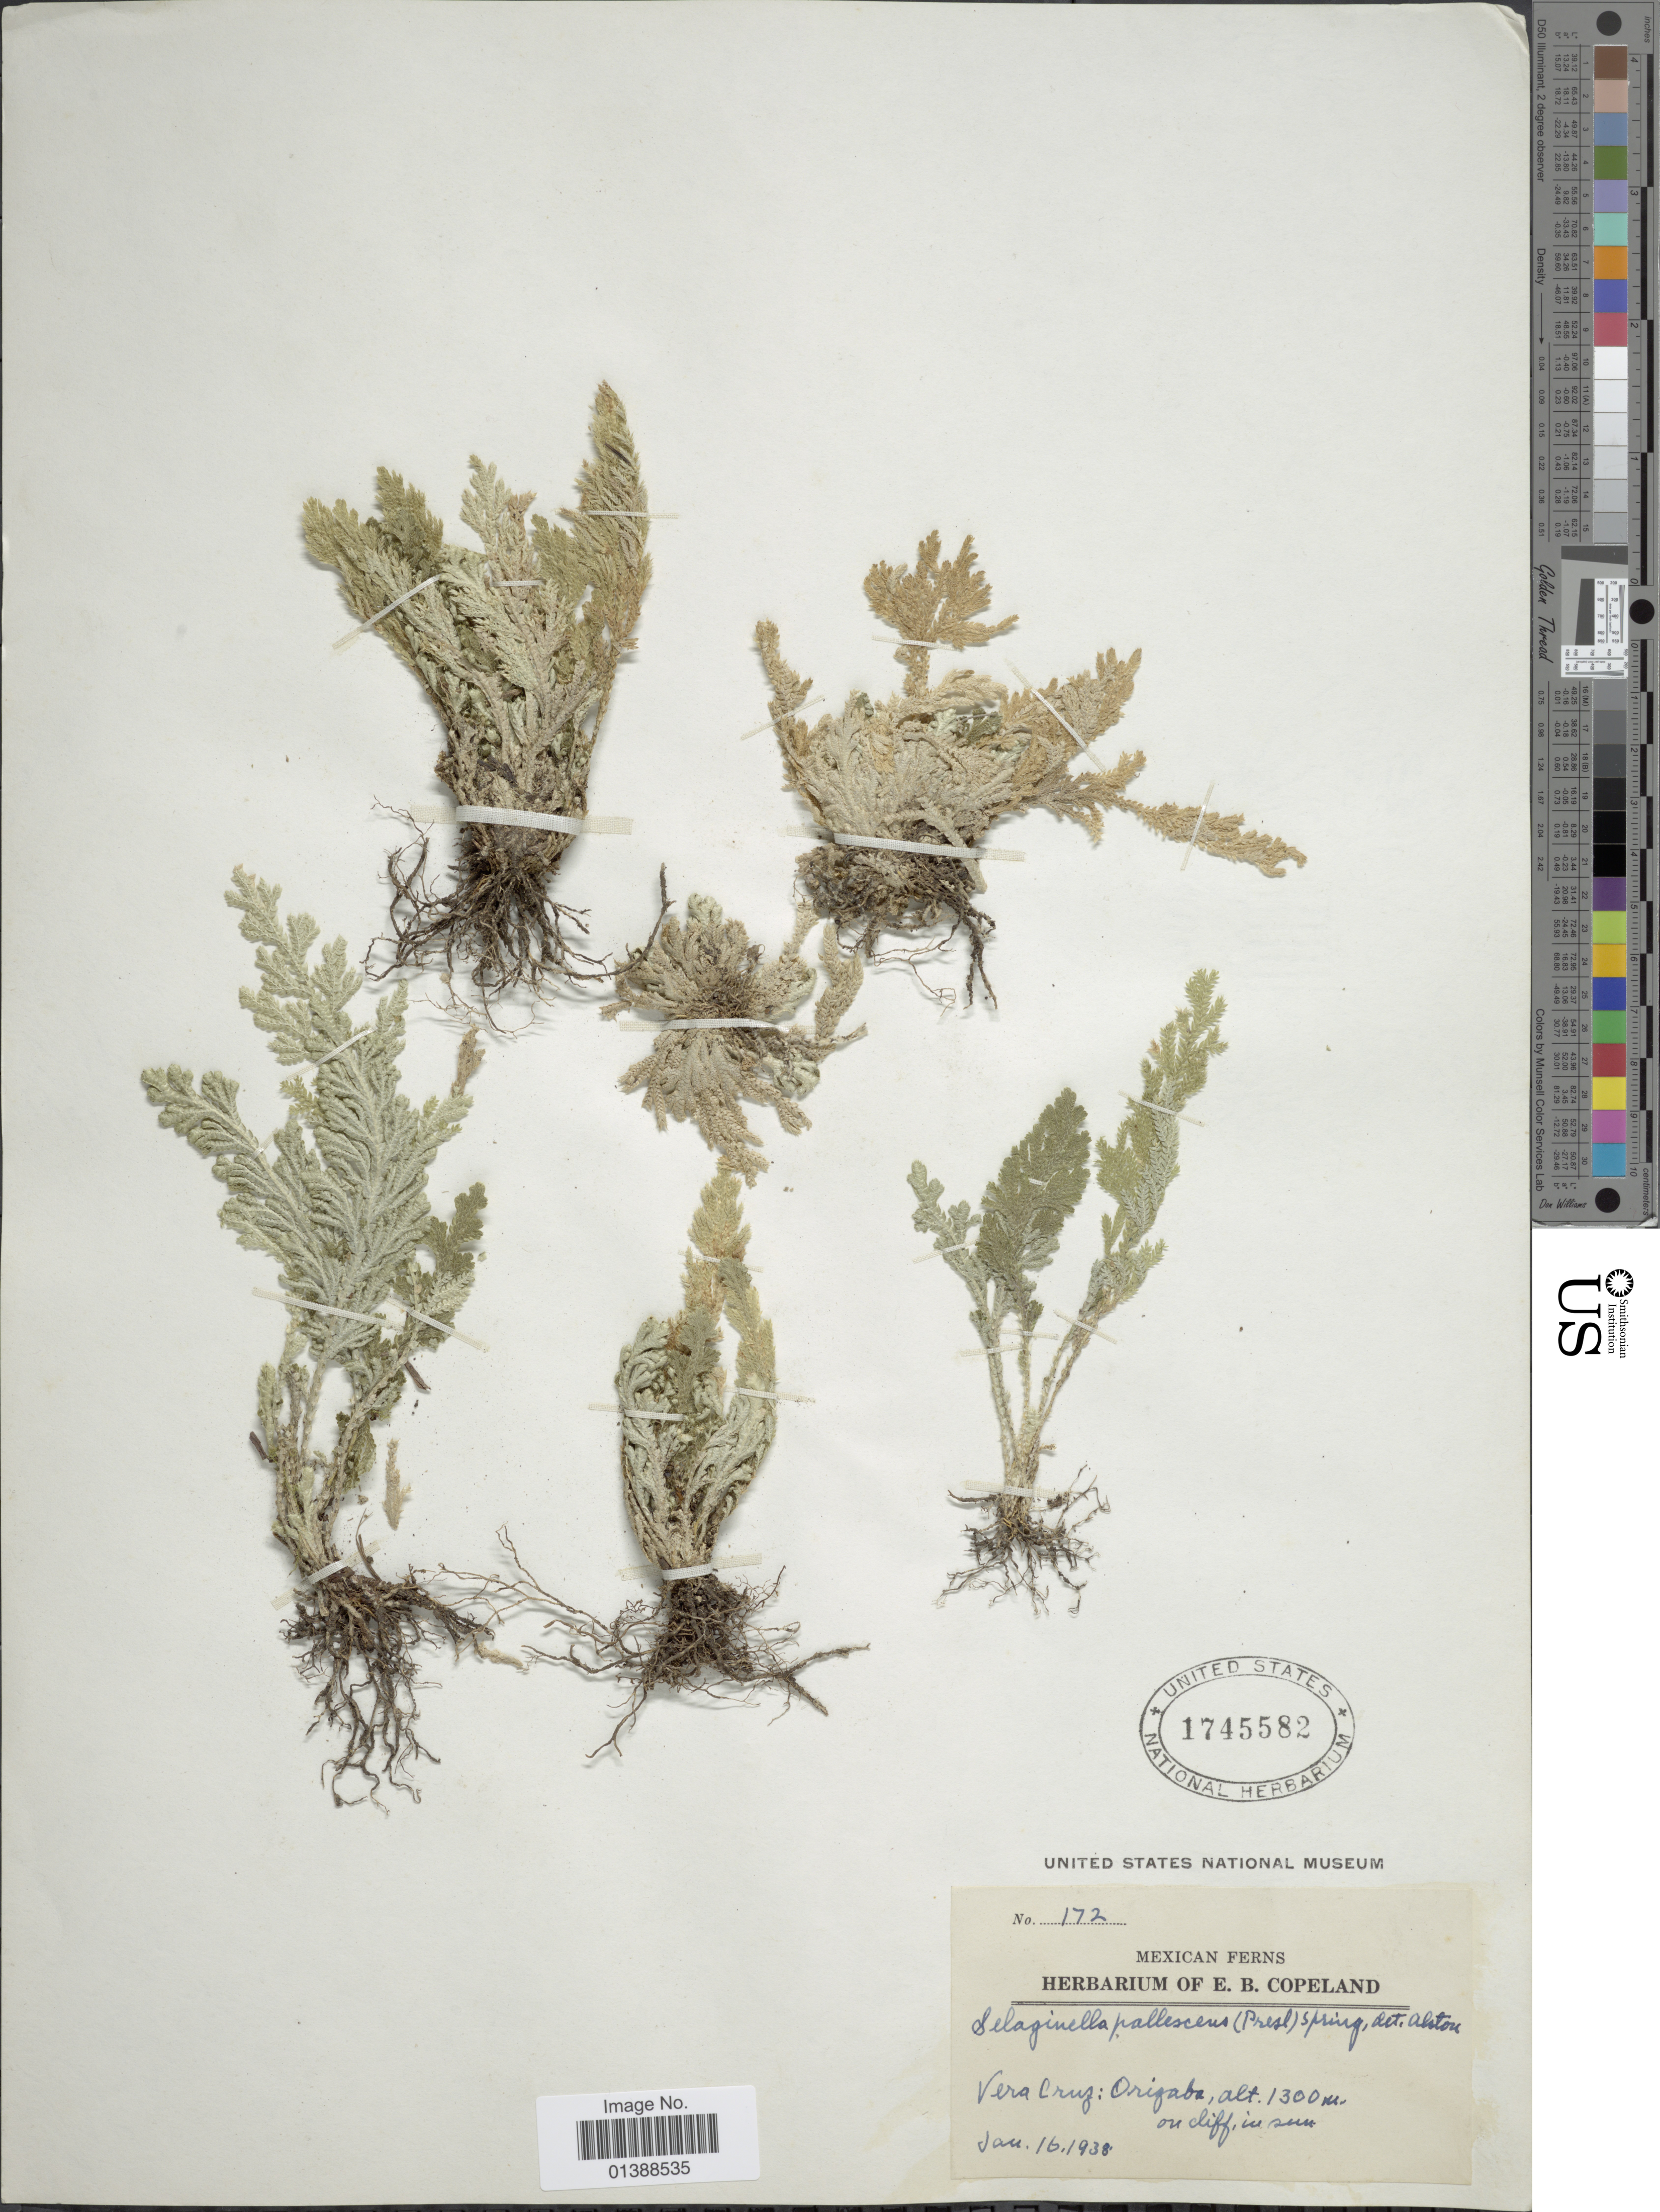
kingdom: Plantae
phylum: Tracheophyta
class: Lycopodiopsida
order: Selaginellales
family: Selaginellaceae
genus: Selaginella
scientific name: Selaginella pallescens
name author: (C. Presl) Spring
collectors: E. B. Copeland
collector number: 172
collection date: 1938-01-16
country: Mexico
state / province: Veracruz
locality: Vera Cruz: Orizaba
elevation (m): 1300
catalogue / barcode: US 1745582